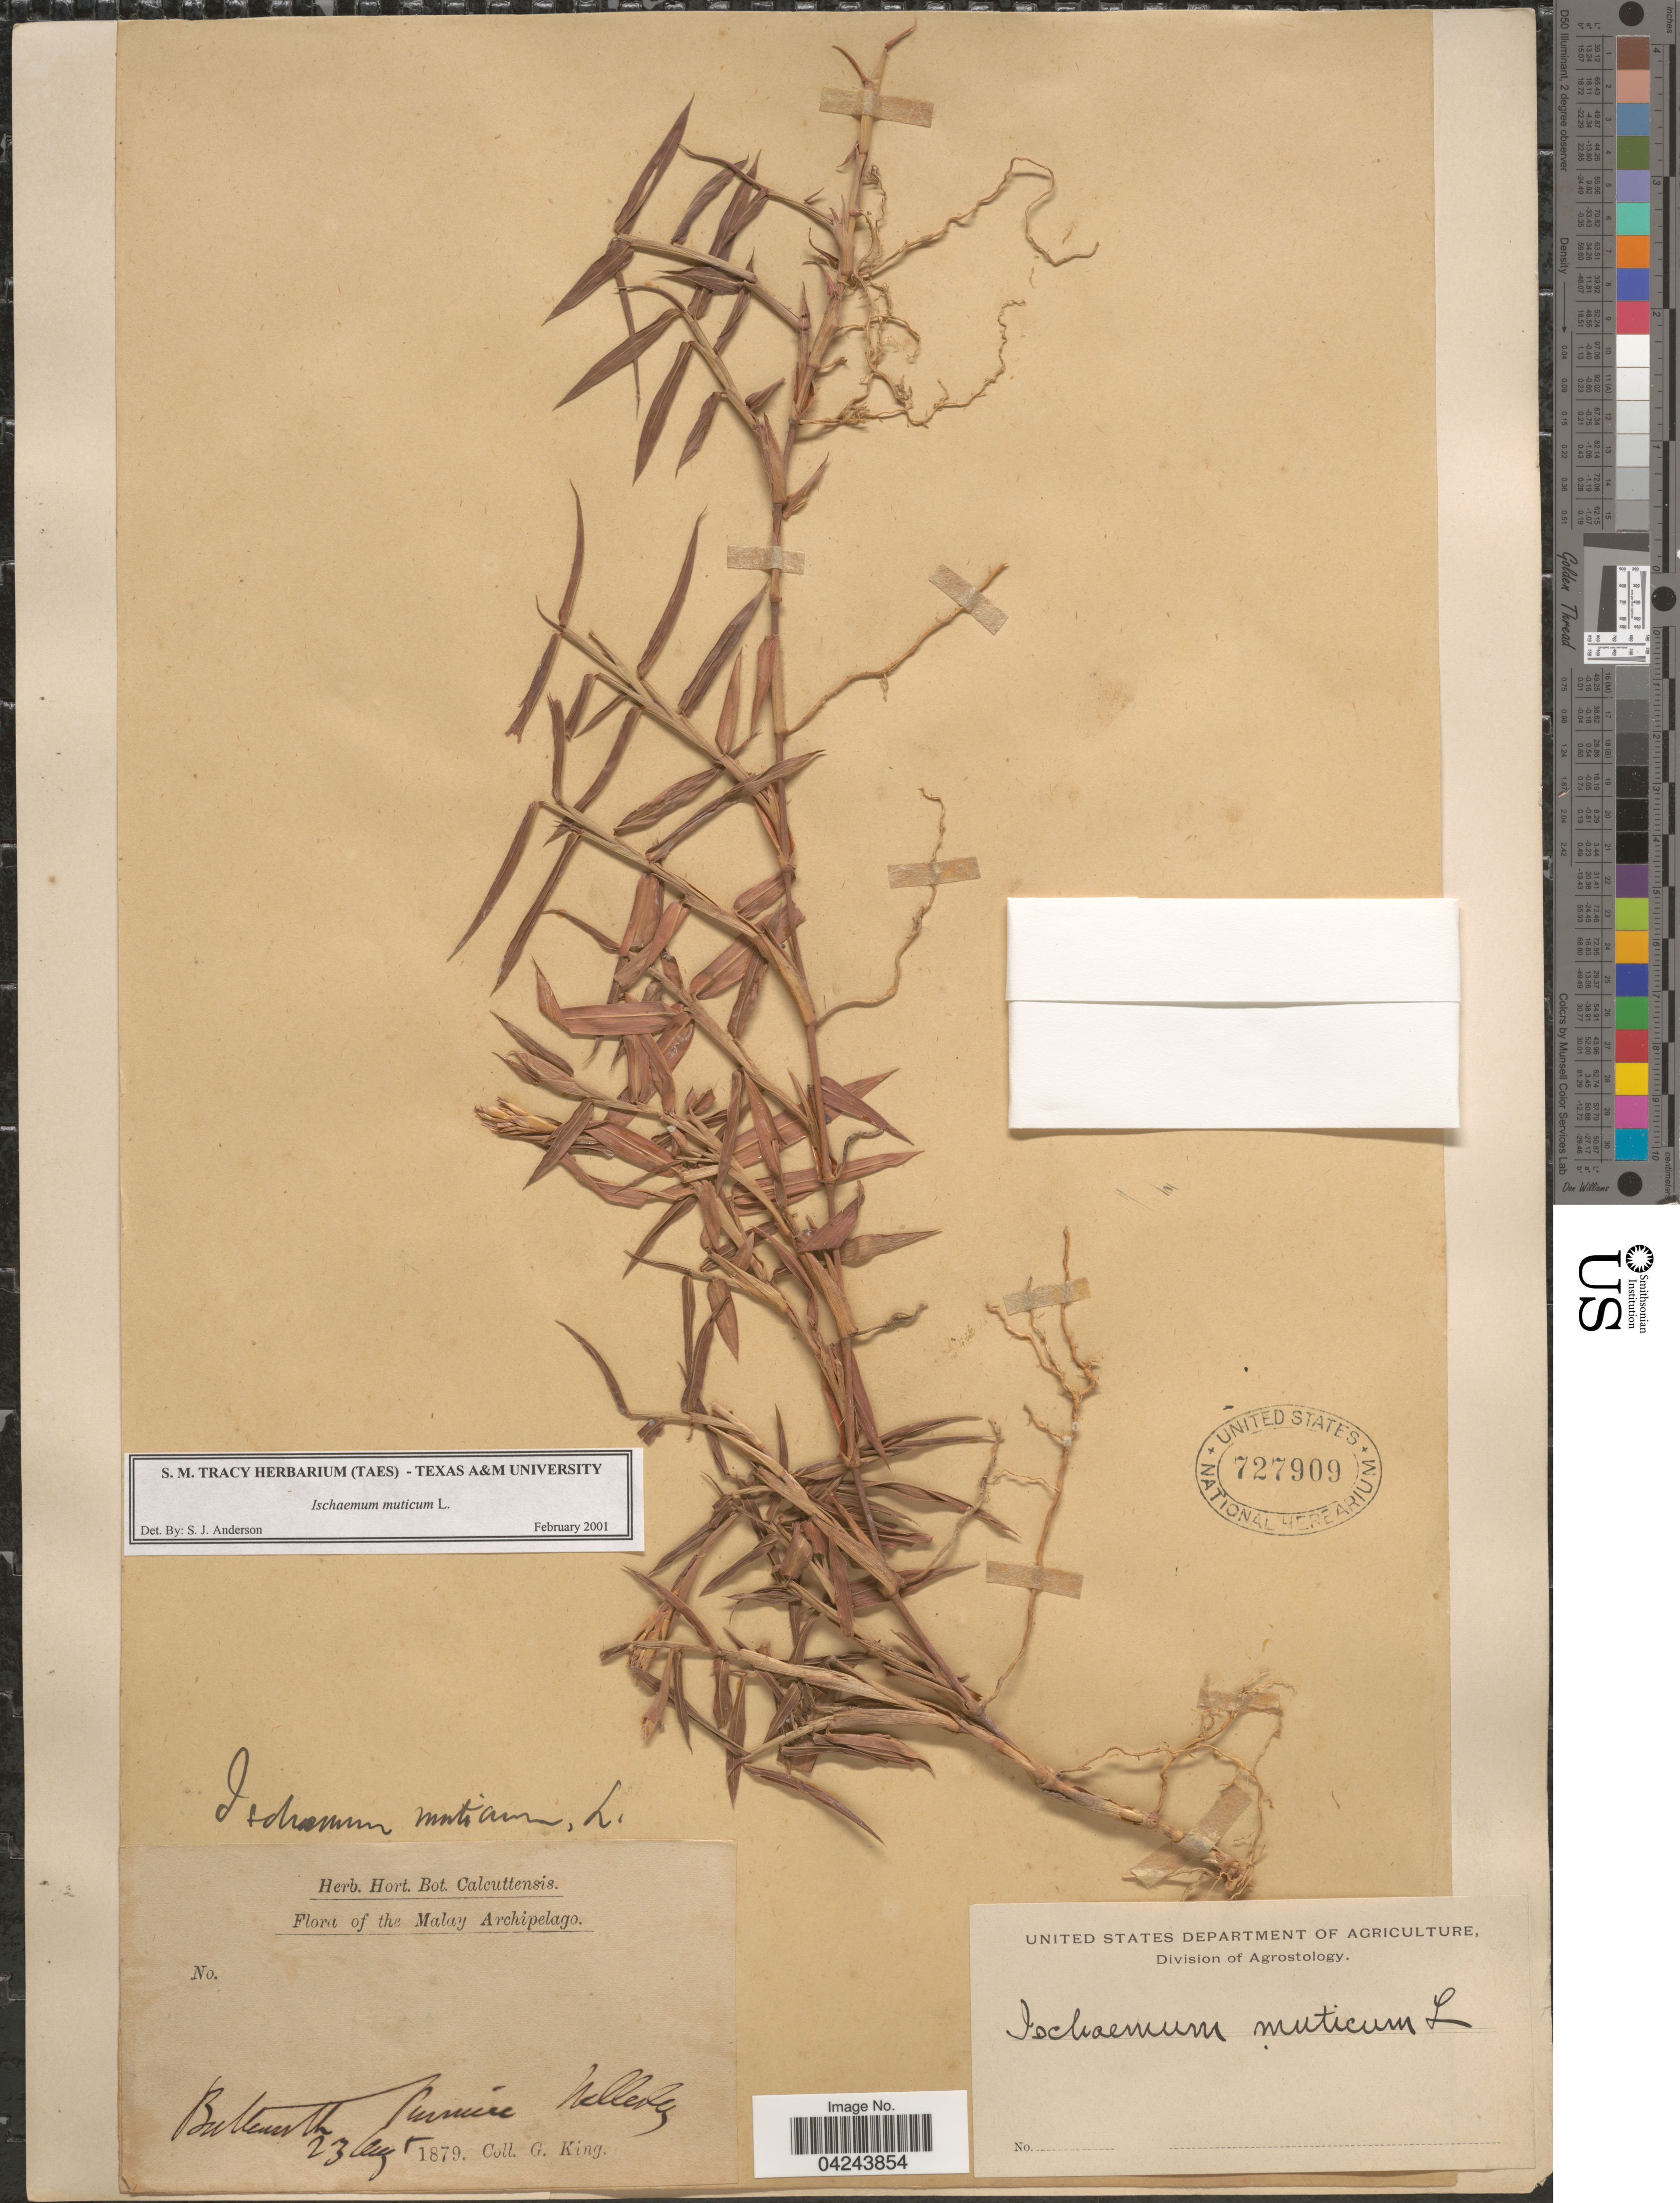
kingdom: Plantae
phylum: Tracheophyta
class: Liliopsida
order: Poales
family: Poaceae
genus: Ischaemum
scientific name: Ischaemum muticum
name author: L.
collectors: G. King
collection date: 1879-08-23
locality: The Malay Archipelago. [illegible text]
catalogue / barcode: US 727909